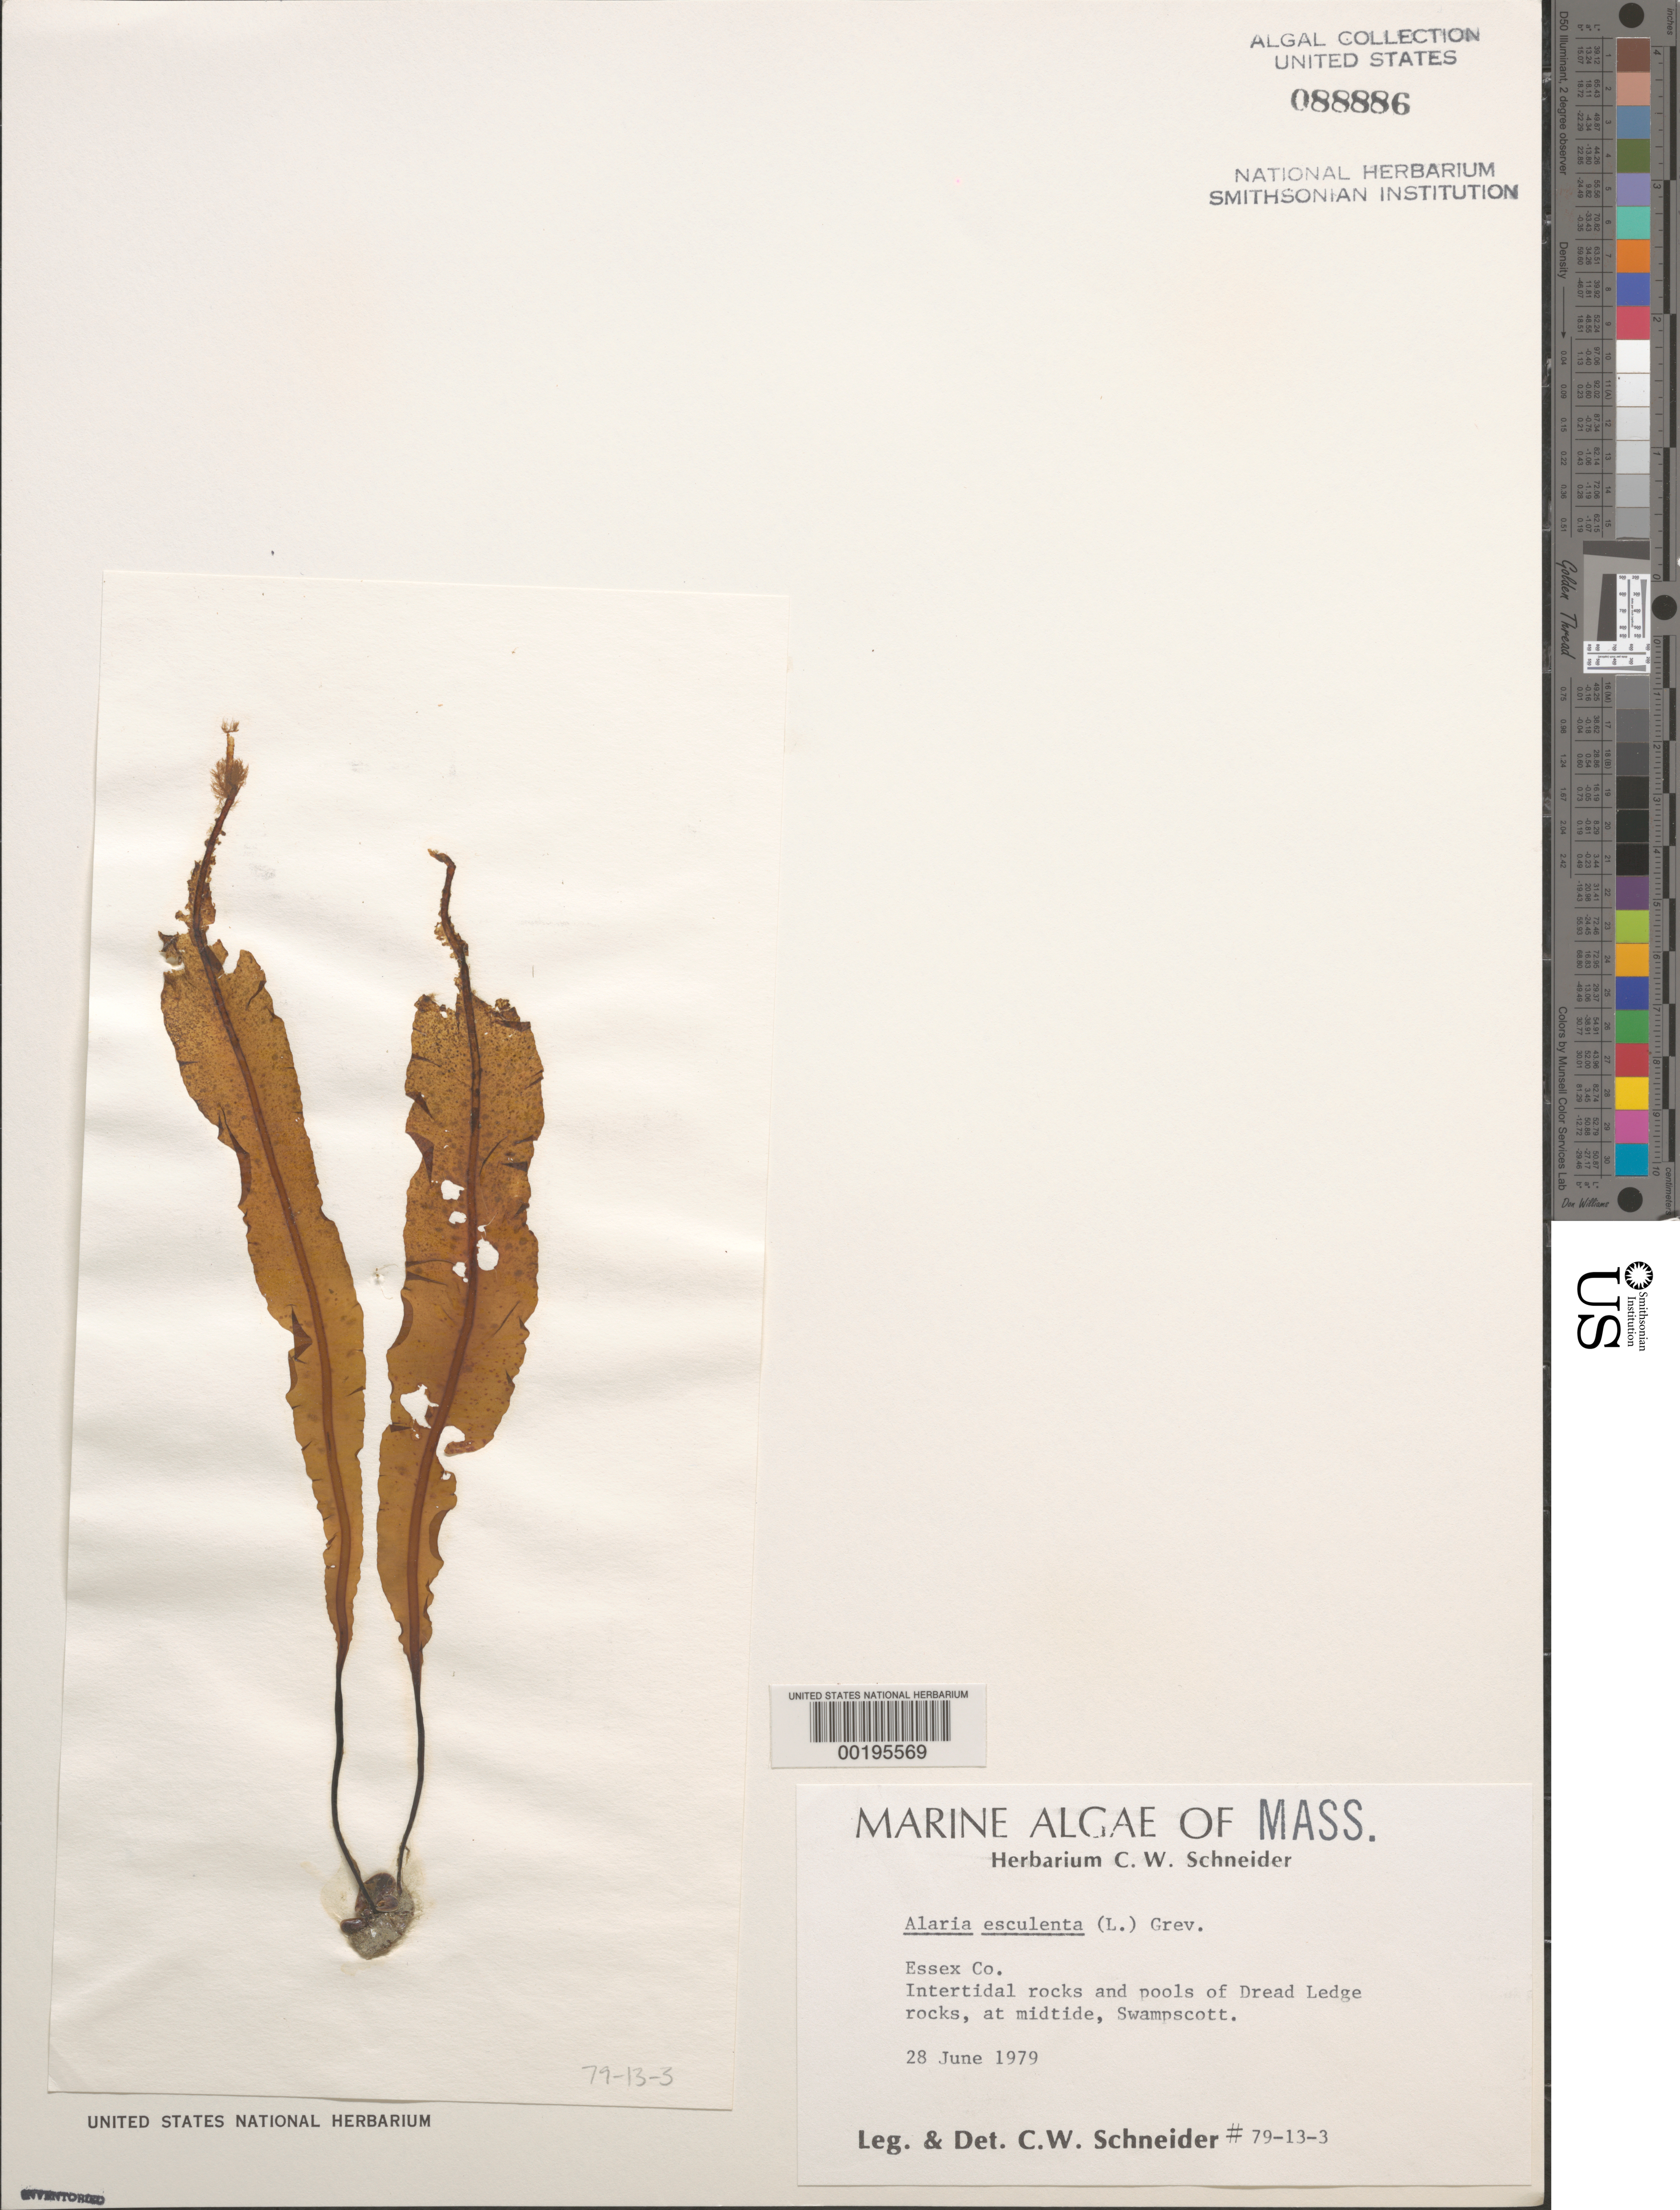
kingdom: Chromista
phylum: Ochrophyta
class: Phaeophyceae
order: Laminariales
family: Alariaceae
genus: Alaria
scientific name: Alaria esculenta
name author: (L.) Greville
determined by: Schneider, C. W.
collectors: C. W. Schneider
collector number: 79-13-3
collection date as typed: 28 Jun 1979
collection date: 1979-06-28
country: United States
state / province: Massachusetts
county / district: Essex County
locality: Dread Ledge, Swampscott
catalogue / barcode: US 88886